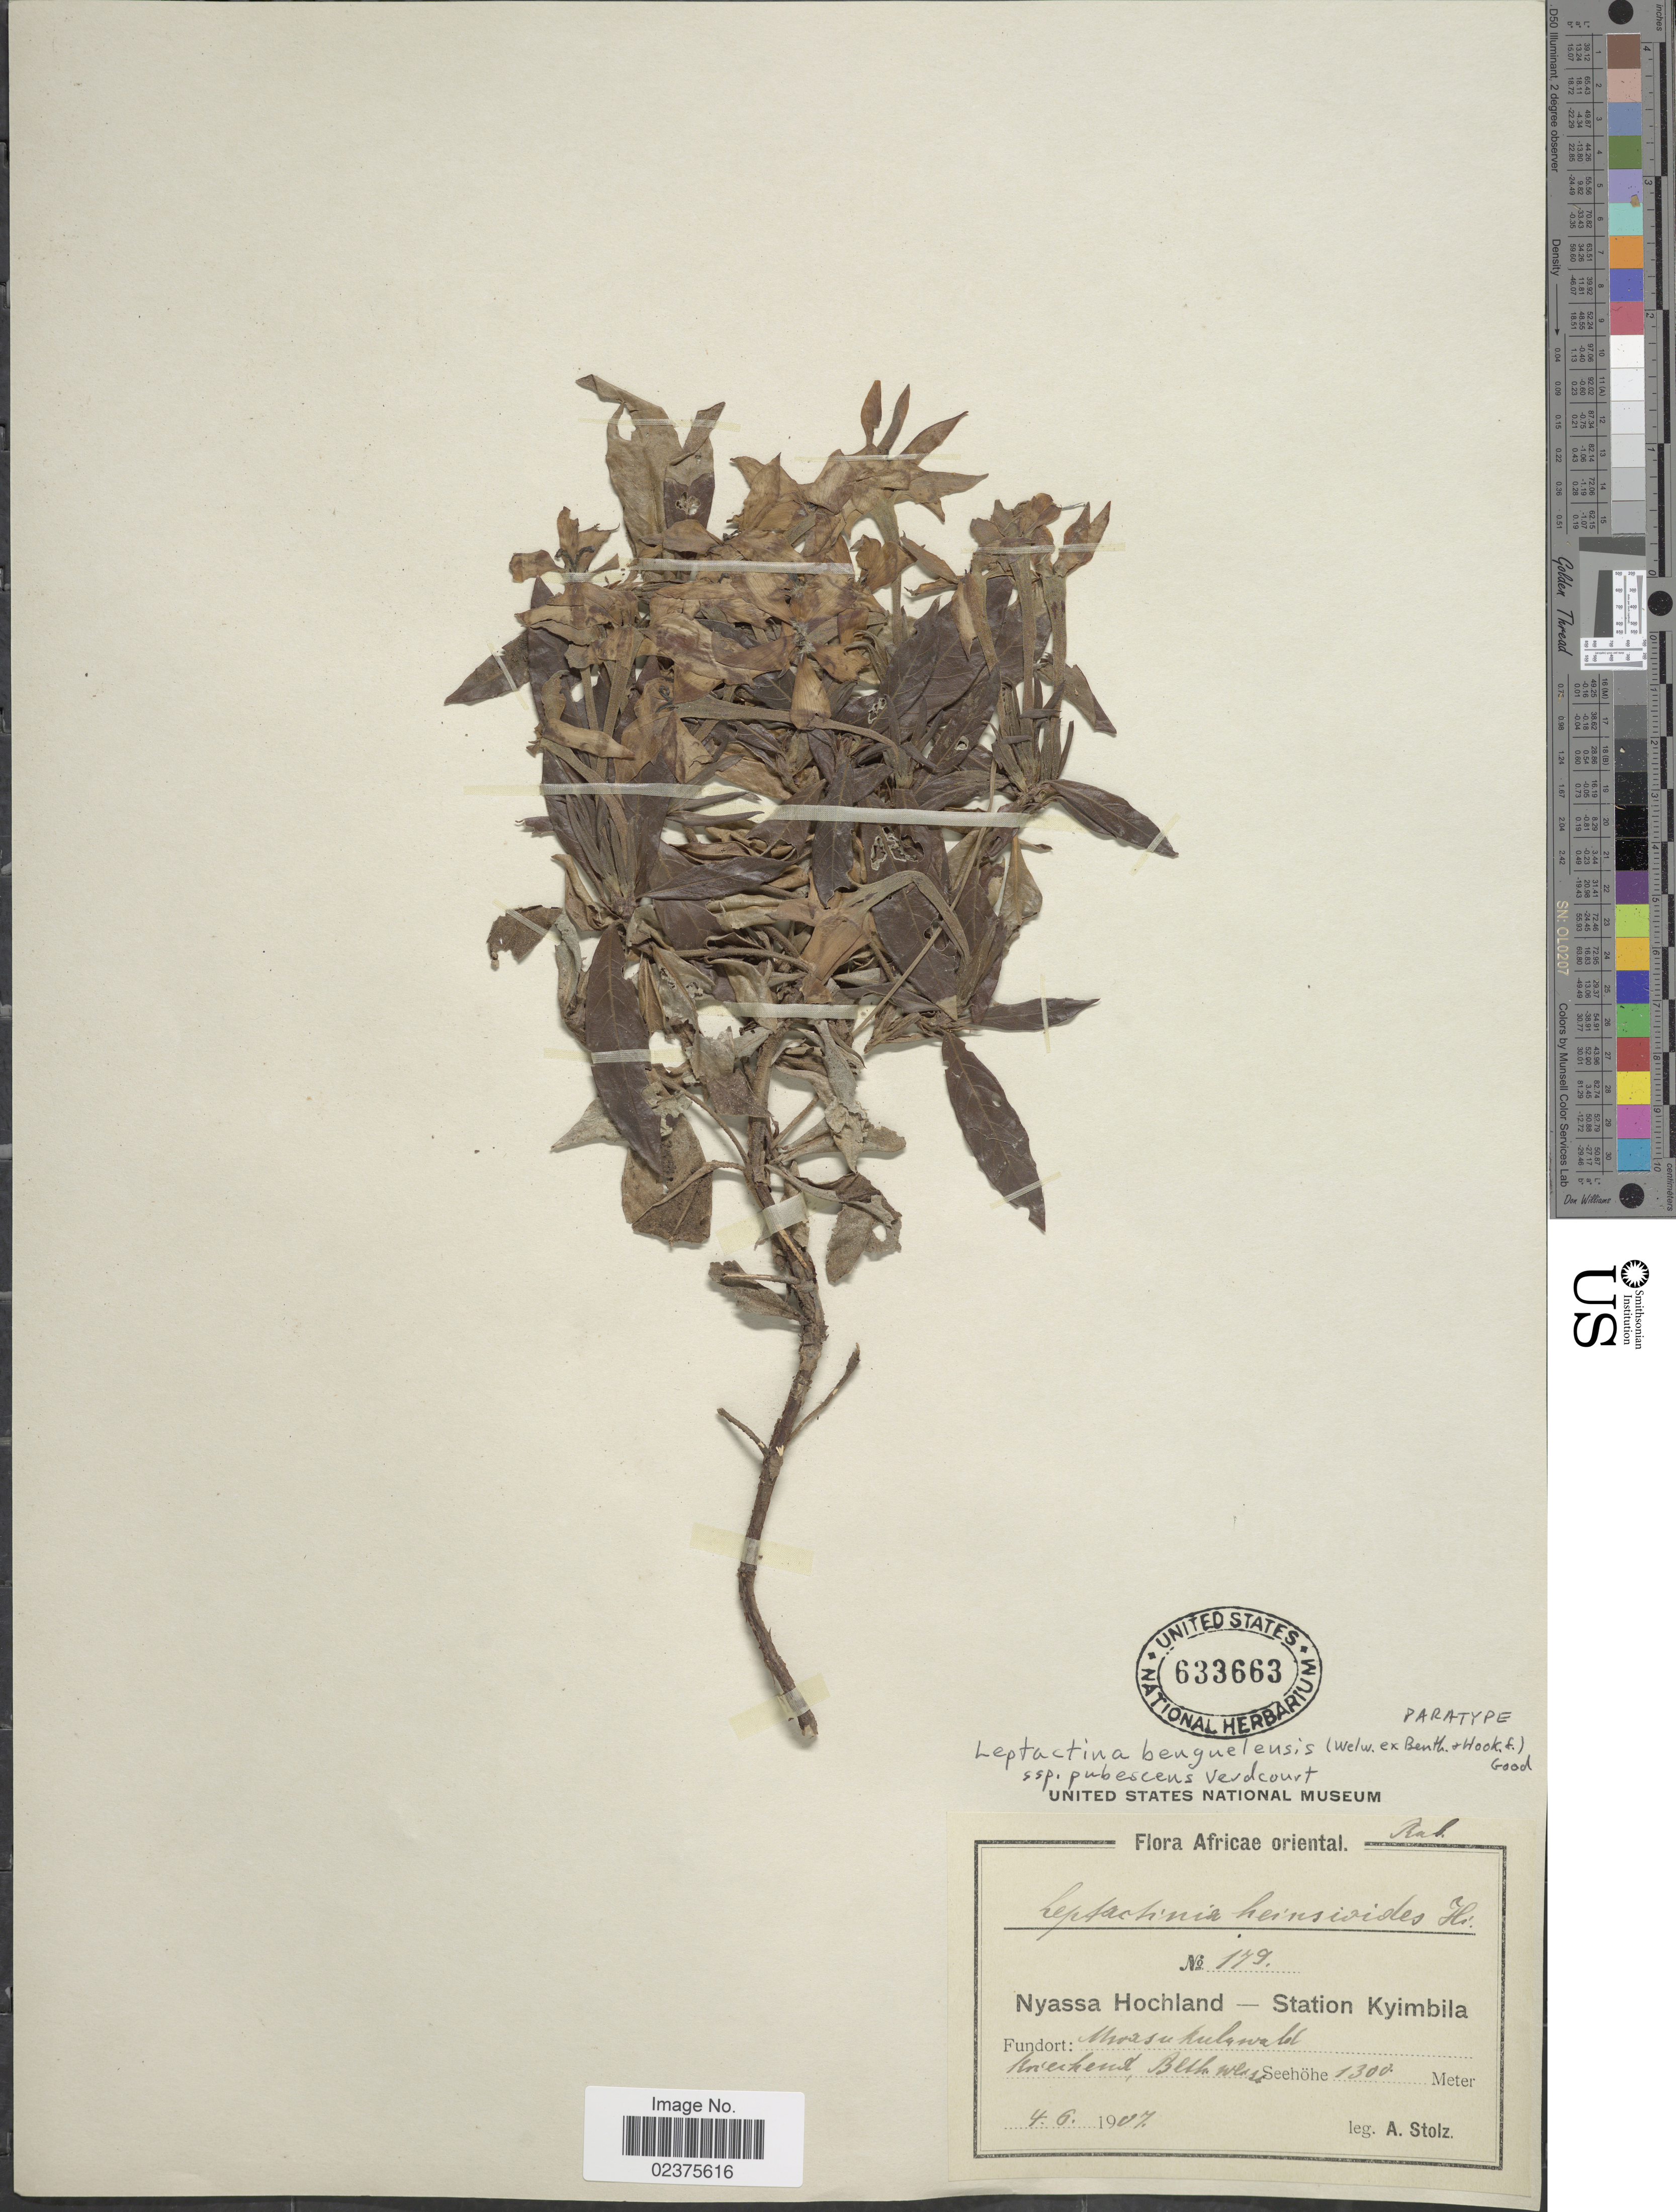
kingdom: Plantae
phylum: Tracheophyta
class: Magnoliopsida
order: Gentianales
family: Rubiaceae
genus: Leptactina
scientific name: Leptactina benguelensis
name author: (Welw. ex Benth. & Hook. f.) R.D. Good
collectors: A. Stolz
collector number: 179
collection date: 1907-06-04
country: Tanzania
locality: Africae oriental, Nyassa Hochland - Station Kyimbila, Moasu [illegible text]wahl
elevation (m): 1300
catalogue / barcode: US 633663